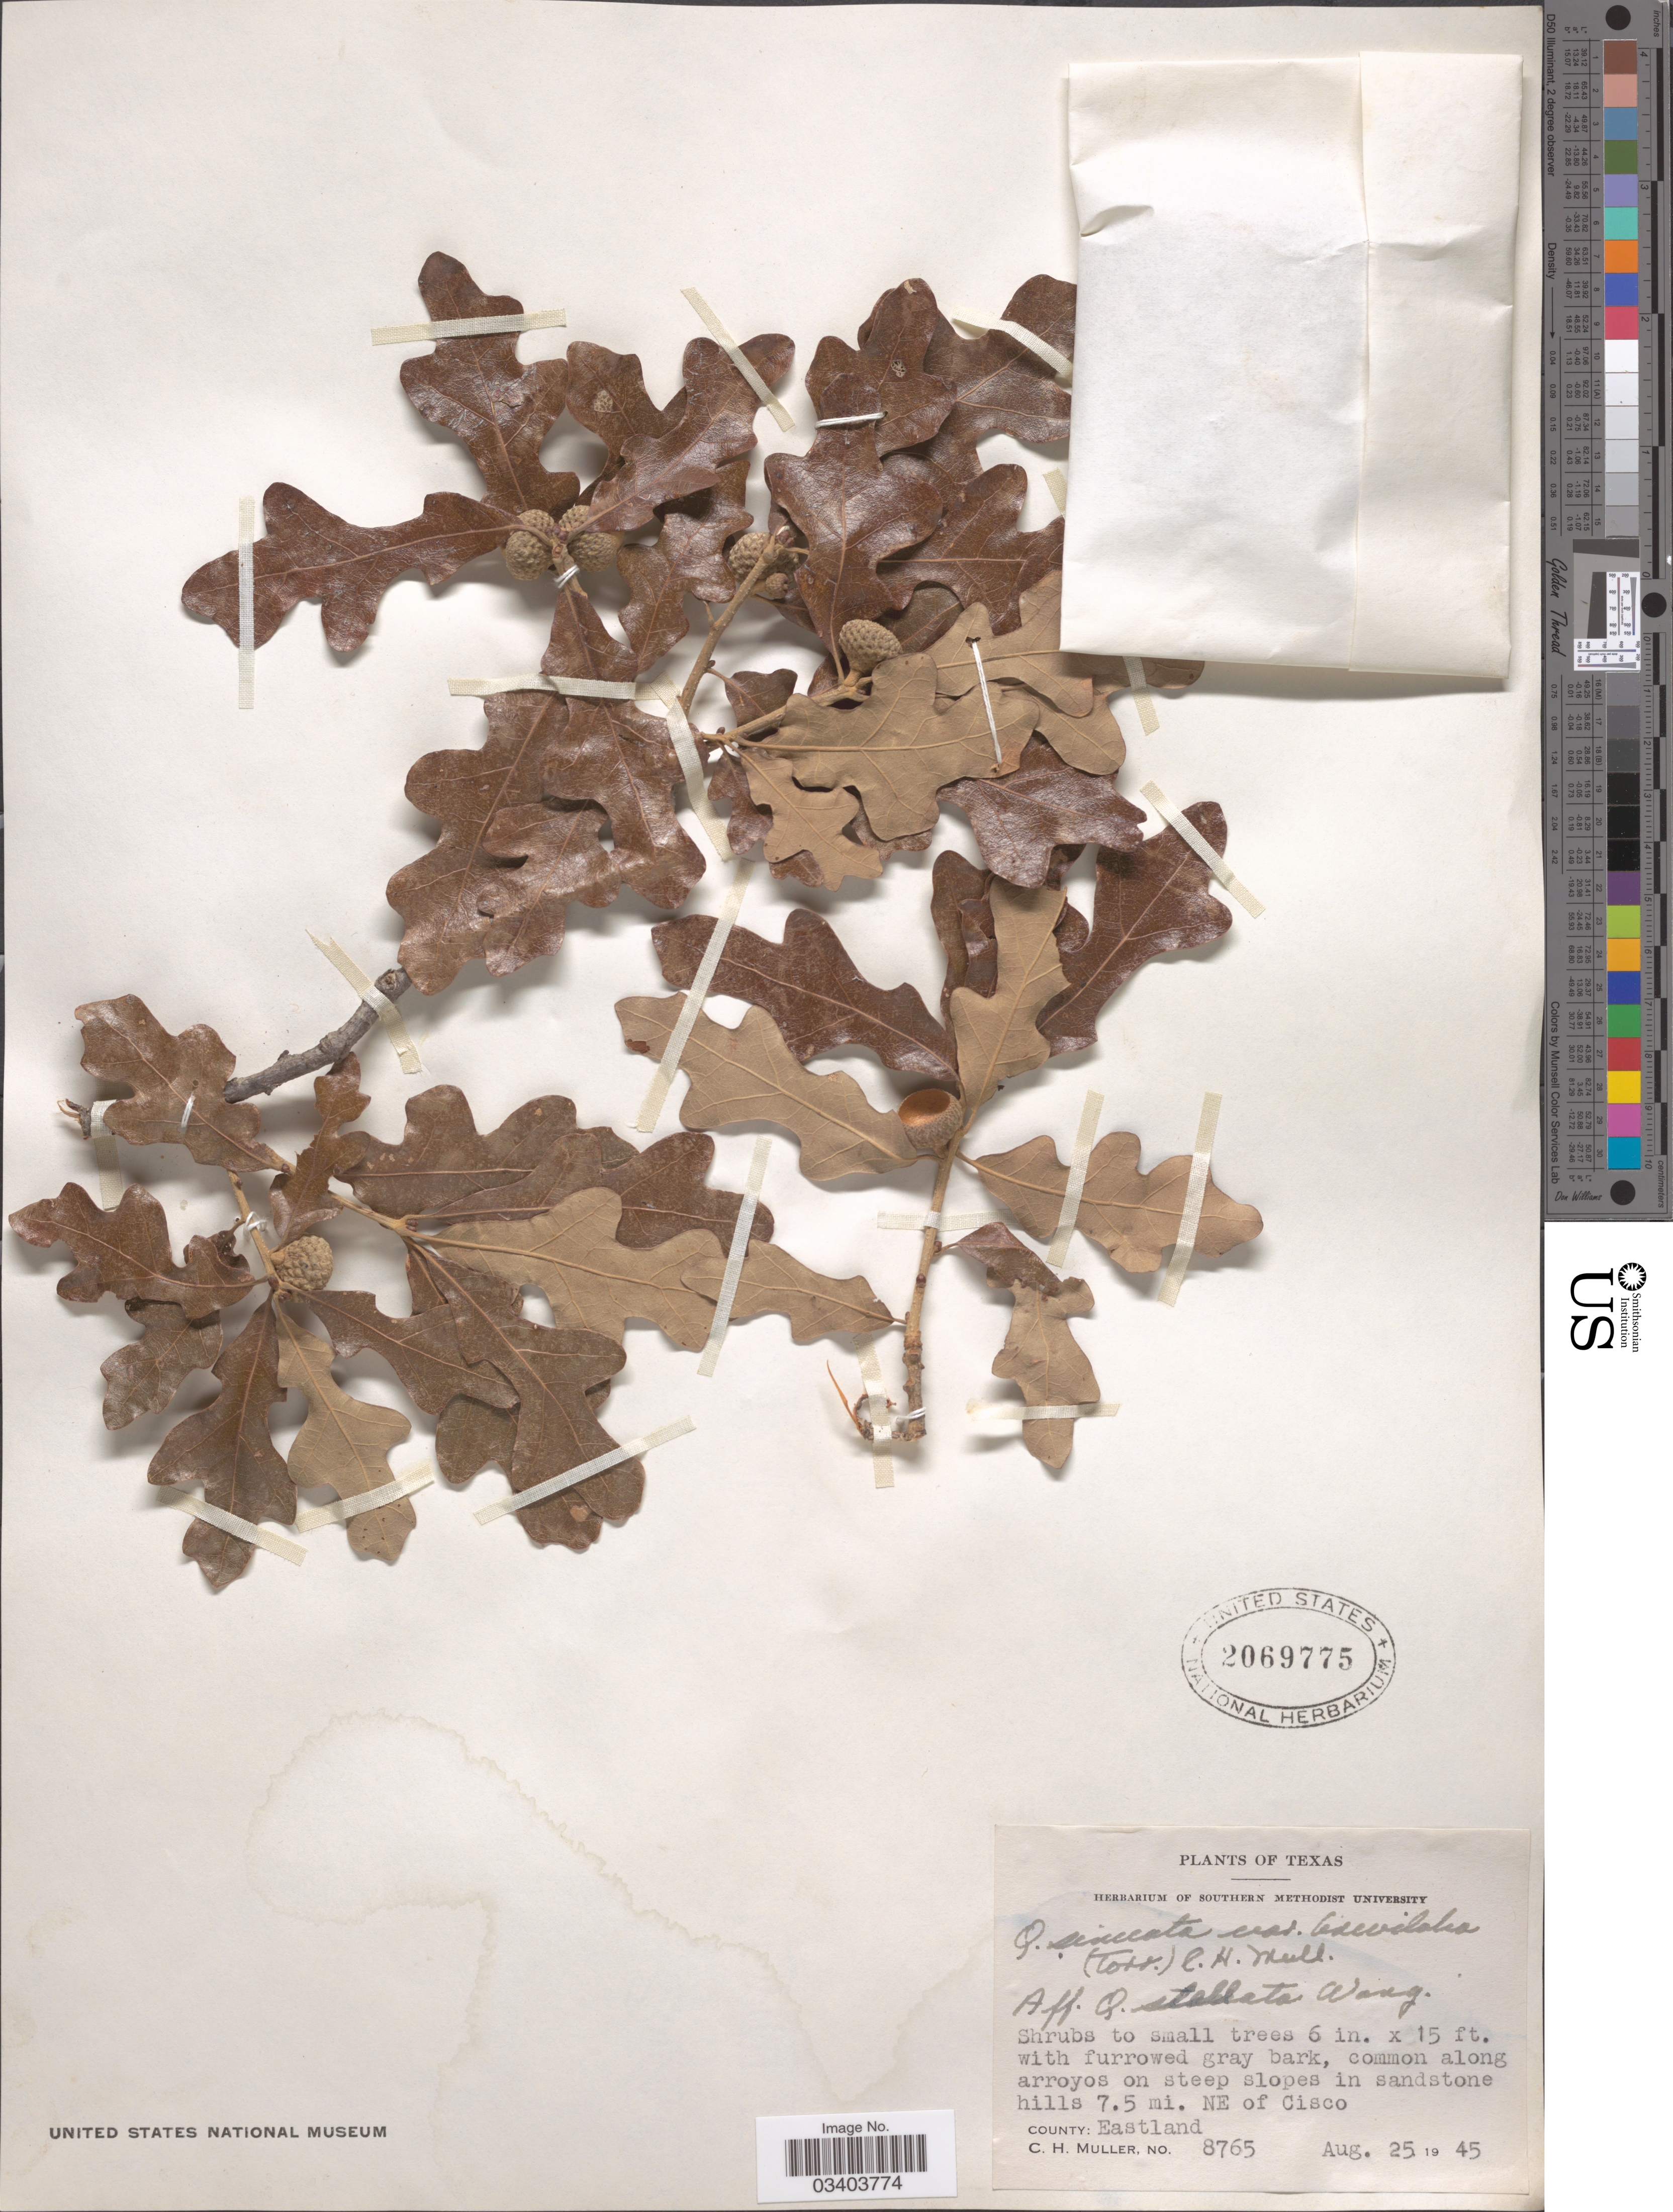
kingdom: Plantae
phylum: Tracheophyta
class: Magnoliopsida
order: Fagales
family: Fagaceae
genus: Quercus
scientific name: Quercus breviloba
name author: (Torr.) Sarg.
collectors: C. H. Mueller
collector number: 8765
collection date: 1945-08-25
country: United States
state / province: Texas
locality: Along arroyos on steep slopes in sandstone hills 7.5 mi. NE of Cisco. County: Eastland.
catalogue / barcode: US 2069775